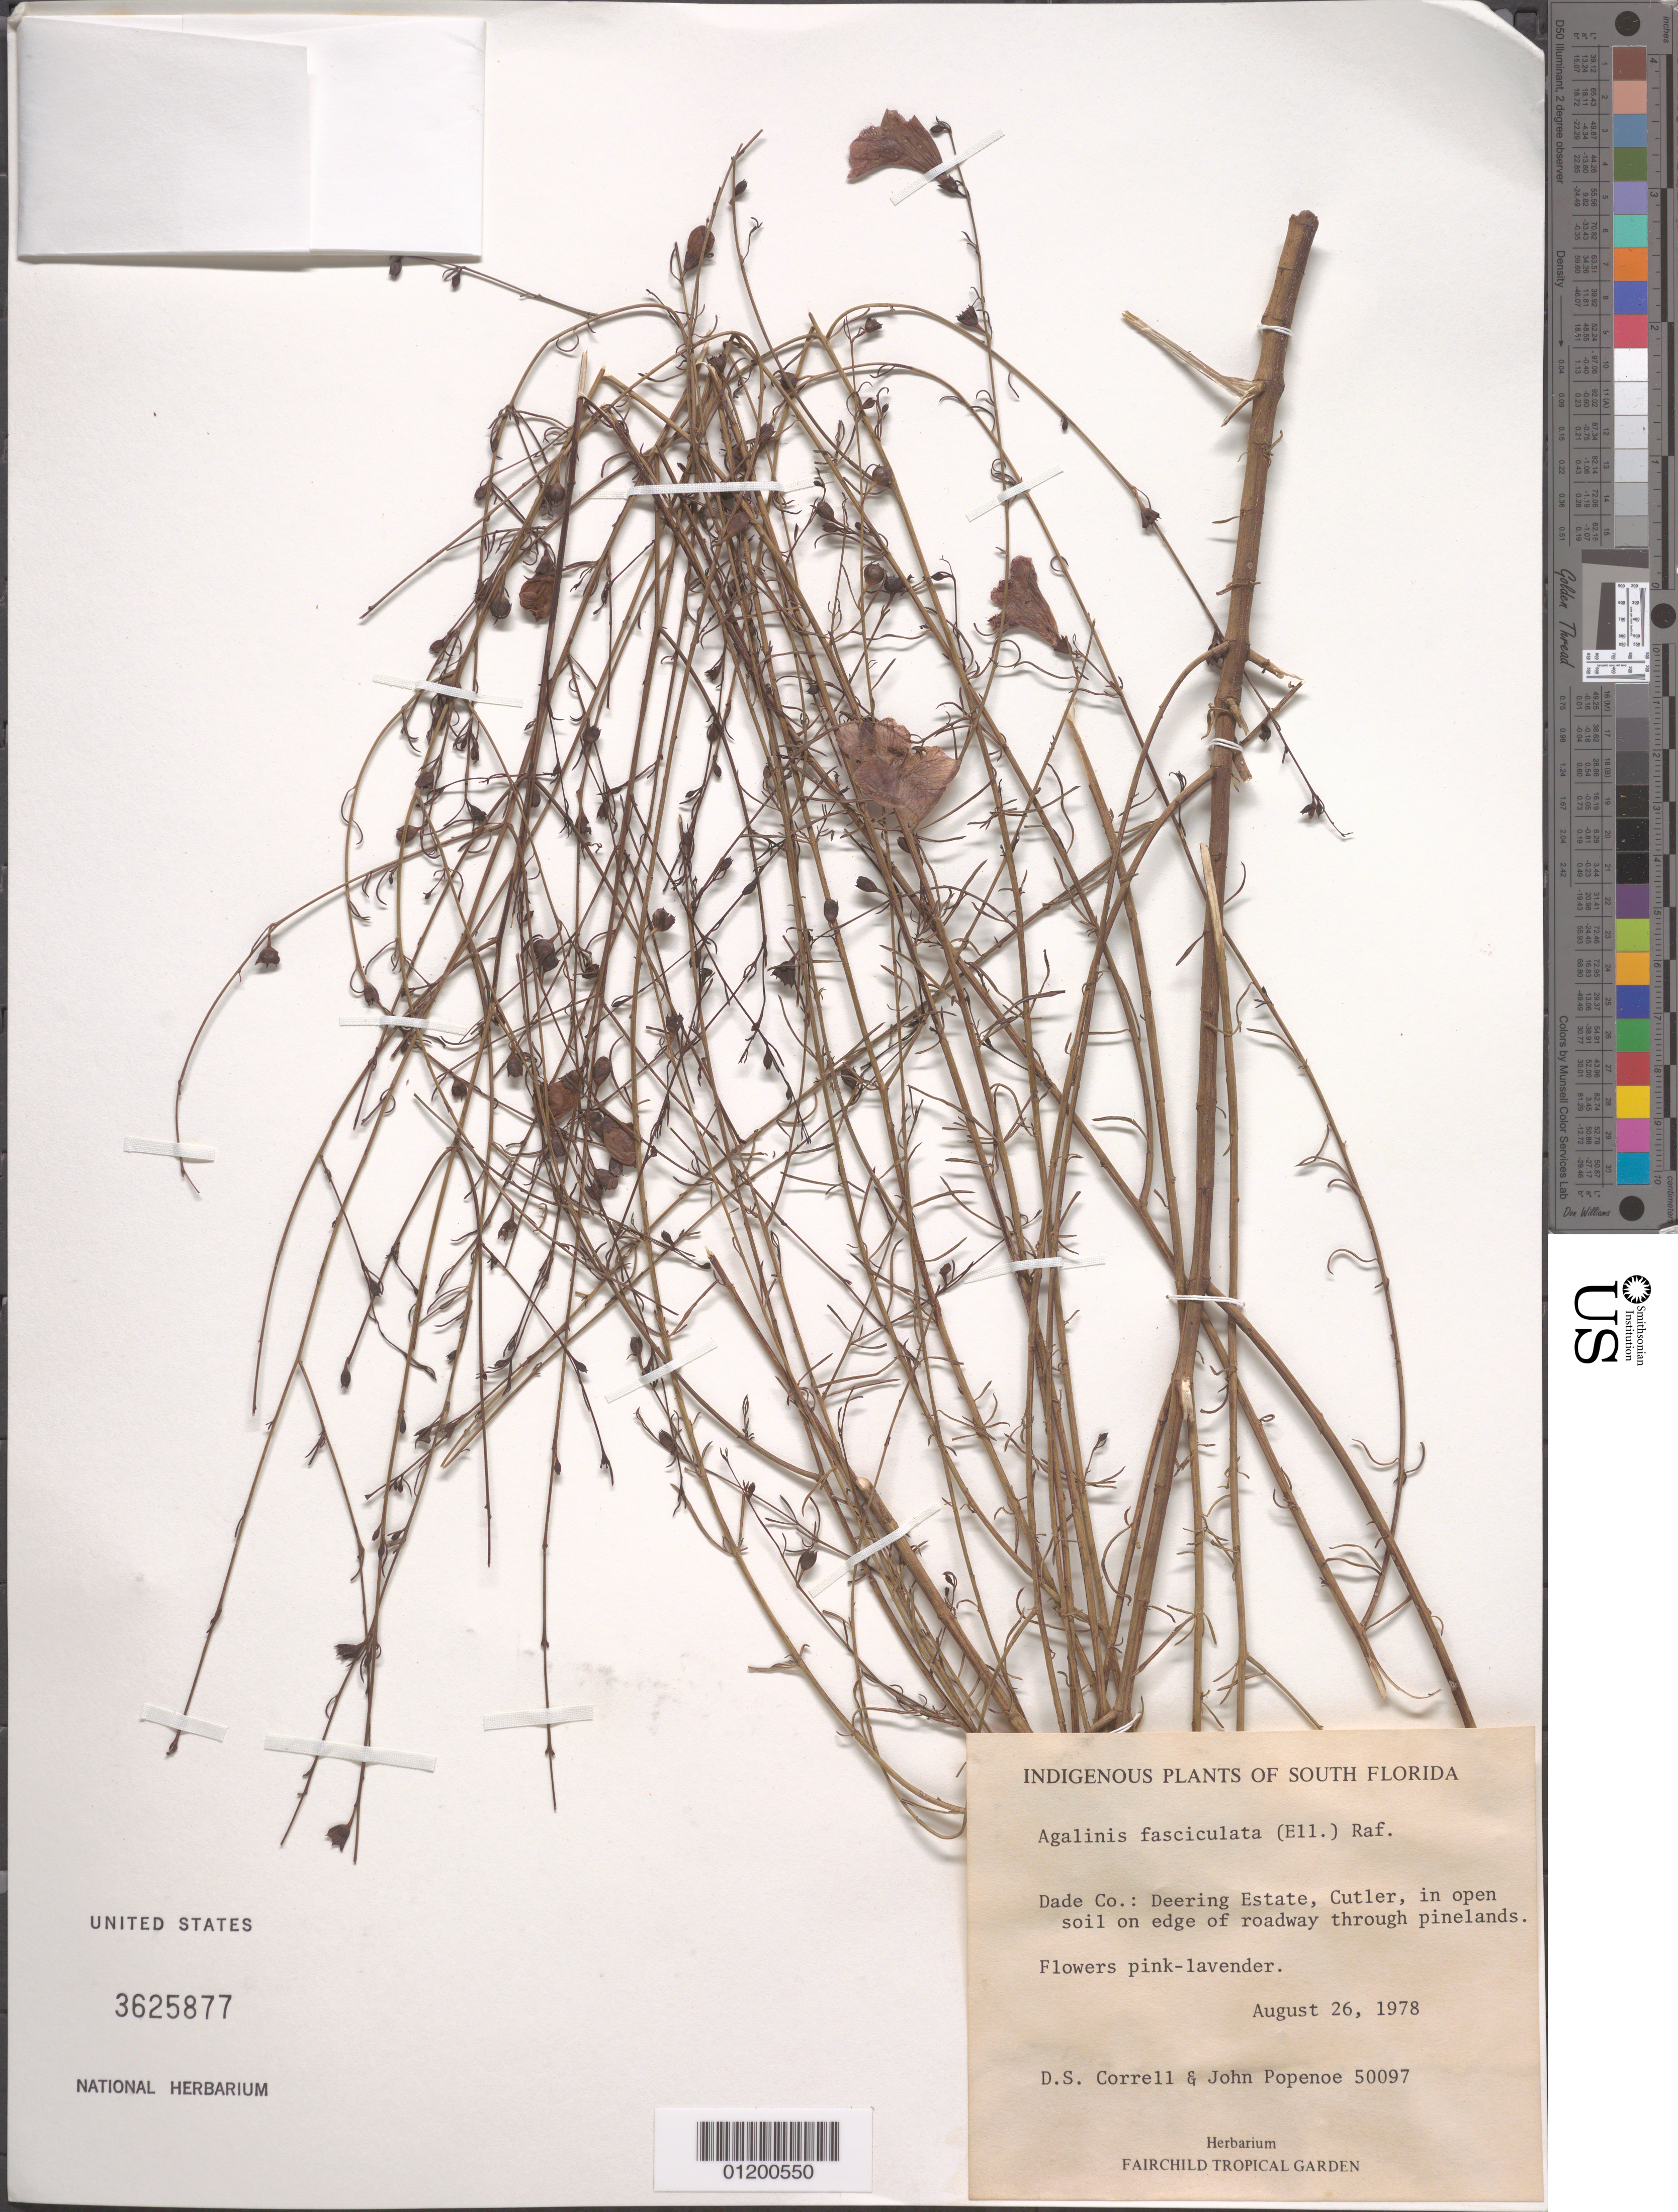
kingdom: Plantae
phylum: Tracheophyta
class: Magnoliopsida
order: Lamiales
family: Orobanchaceae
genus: Agalinis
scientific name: Agalinis fasciculata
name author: (Elliott) Raf.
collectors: D. S. Correll & J. Popenoe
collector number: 50097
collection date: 1978-08-26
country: United States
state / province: Florida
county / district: Dade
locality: Deering Estate, Cutler, in open soil on edge of roadway through pinelands.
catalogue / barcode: US 3625877